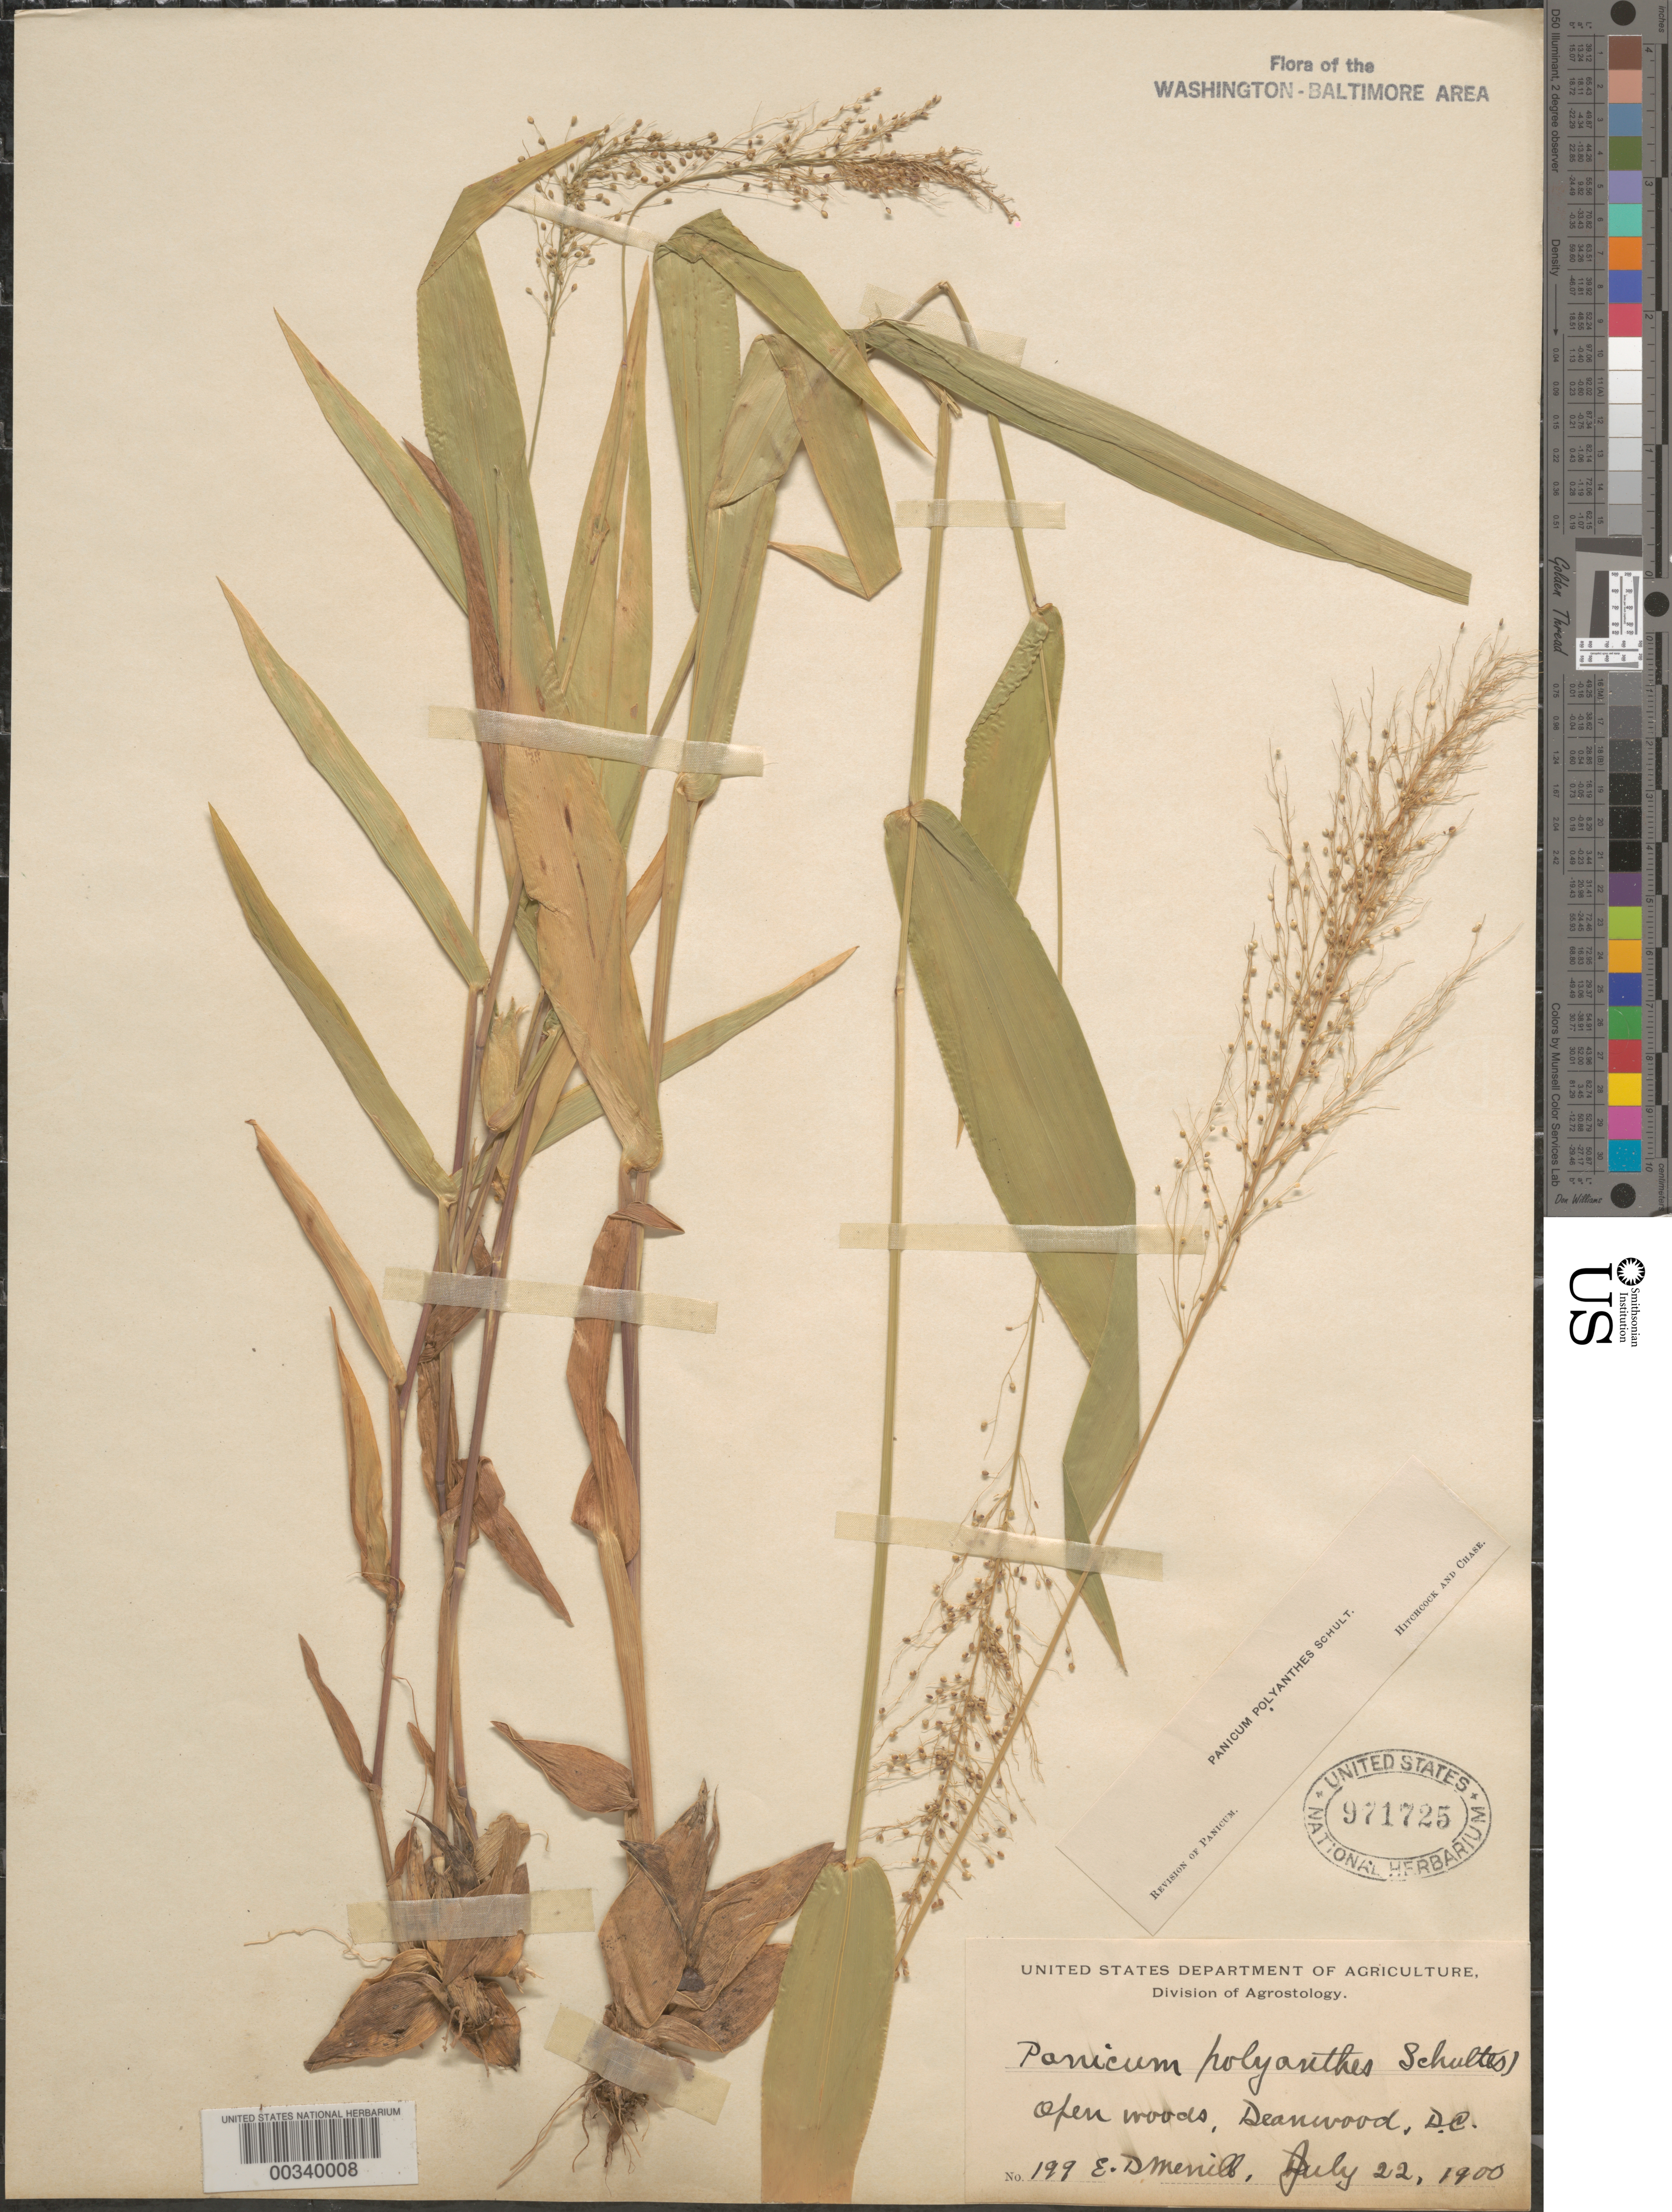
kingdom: Plantae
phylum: Tracheophyta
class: Liliopsida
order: Poales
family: Poaceae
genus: Dichanthelium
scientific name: Dichanthelium sphaerocarpon var. isophyllum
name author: (Scribn.) Gould & C.A. Clark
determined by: Hitchcock, A. S.; Chase, [M.] A.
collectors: E. D. Merrill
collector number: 199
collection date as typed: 22 Jul 1900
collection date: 1900-07-22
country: United States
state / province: District of Columbia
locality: Deanwood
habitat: Open woods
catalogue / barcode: US 971725